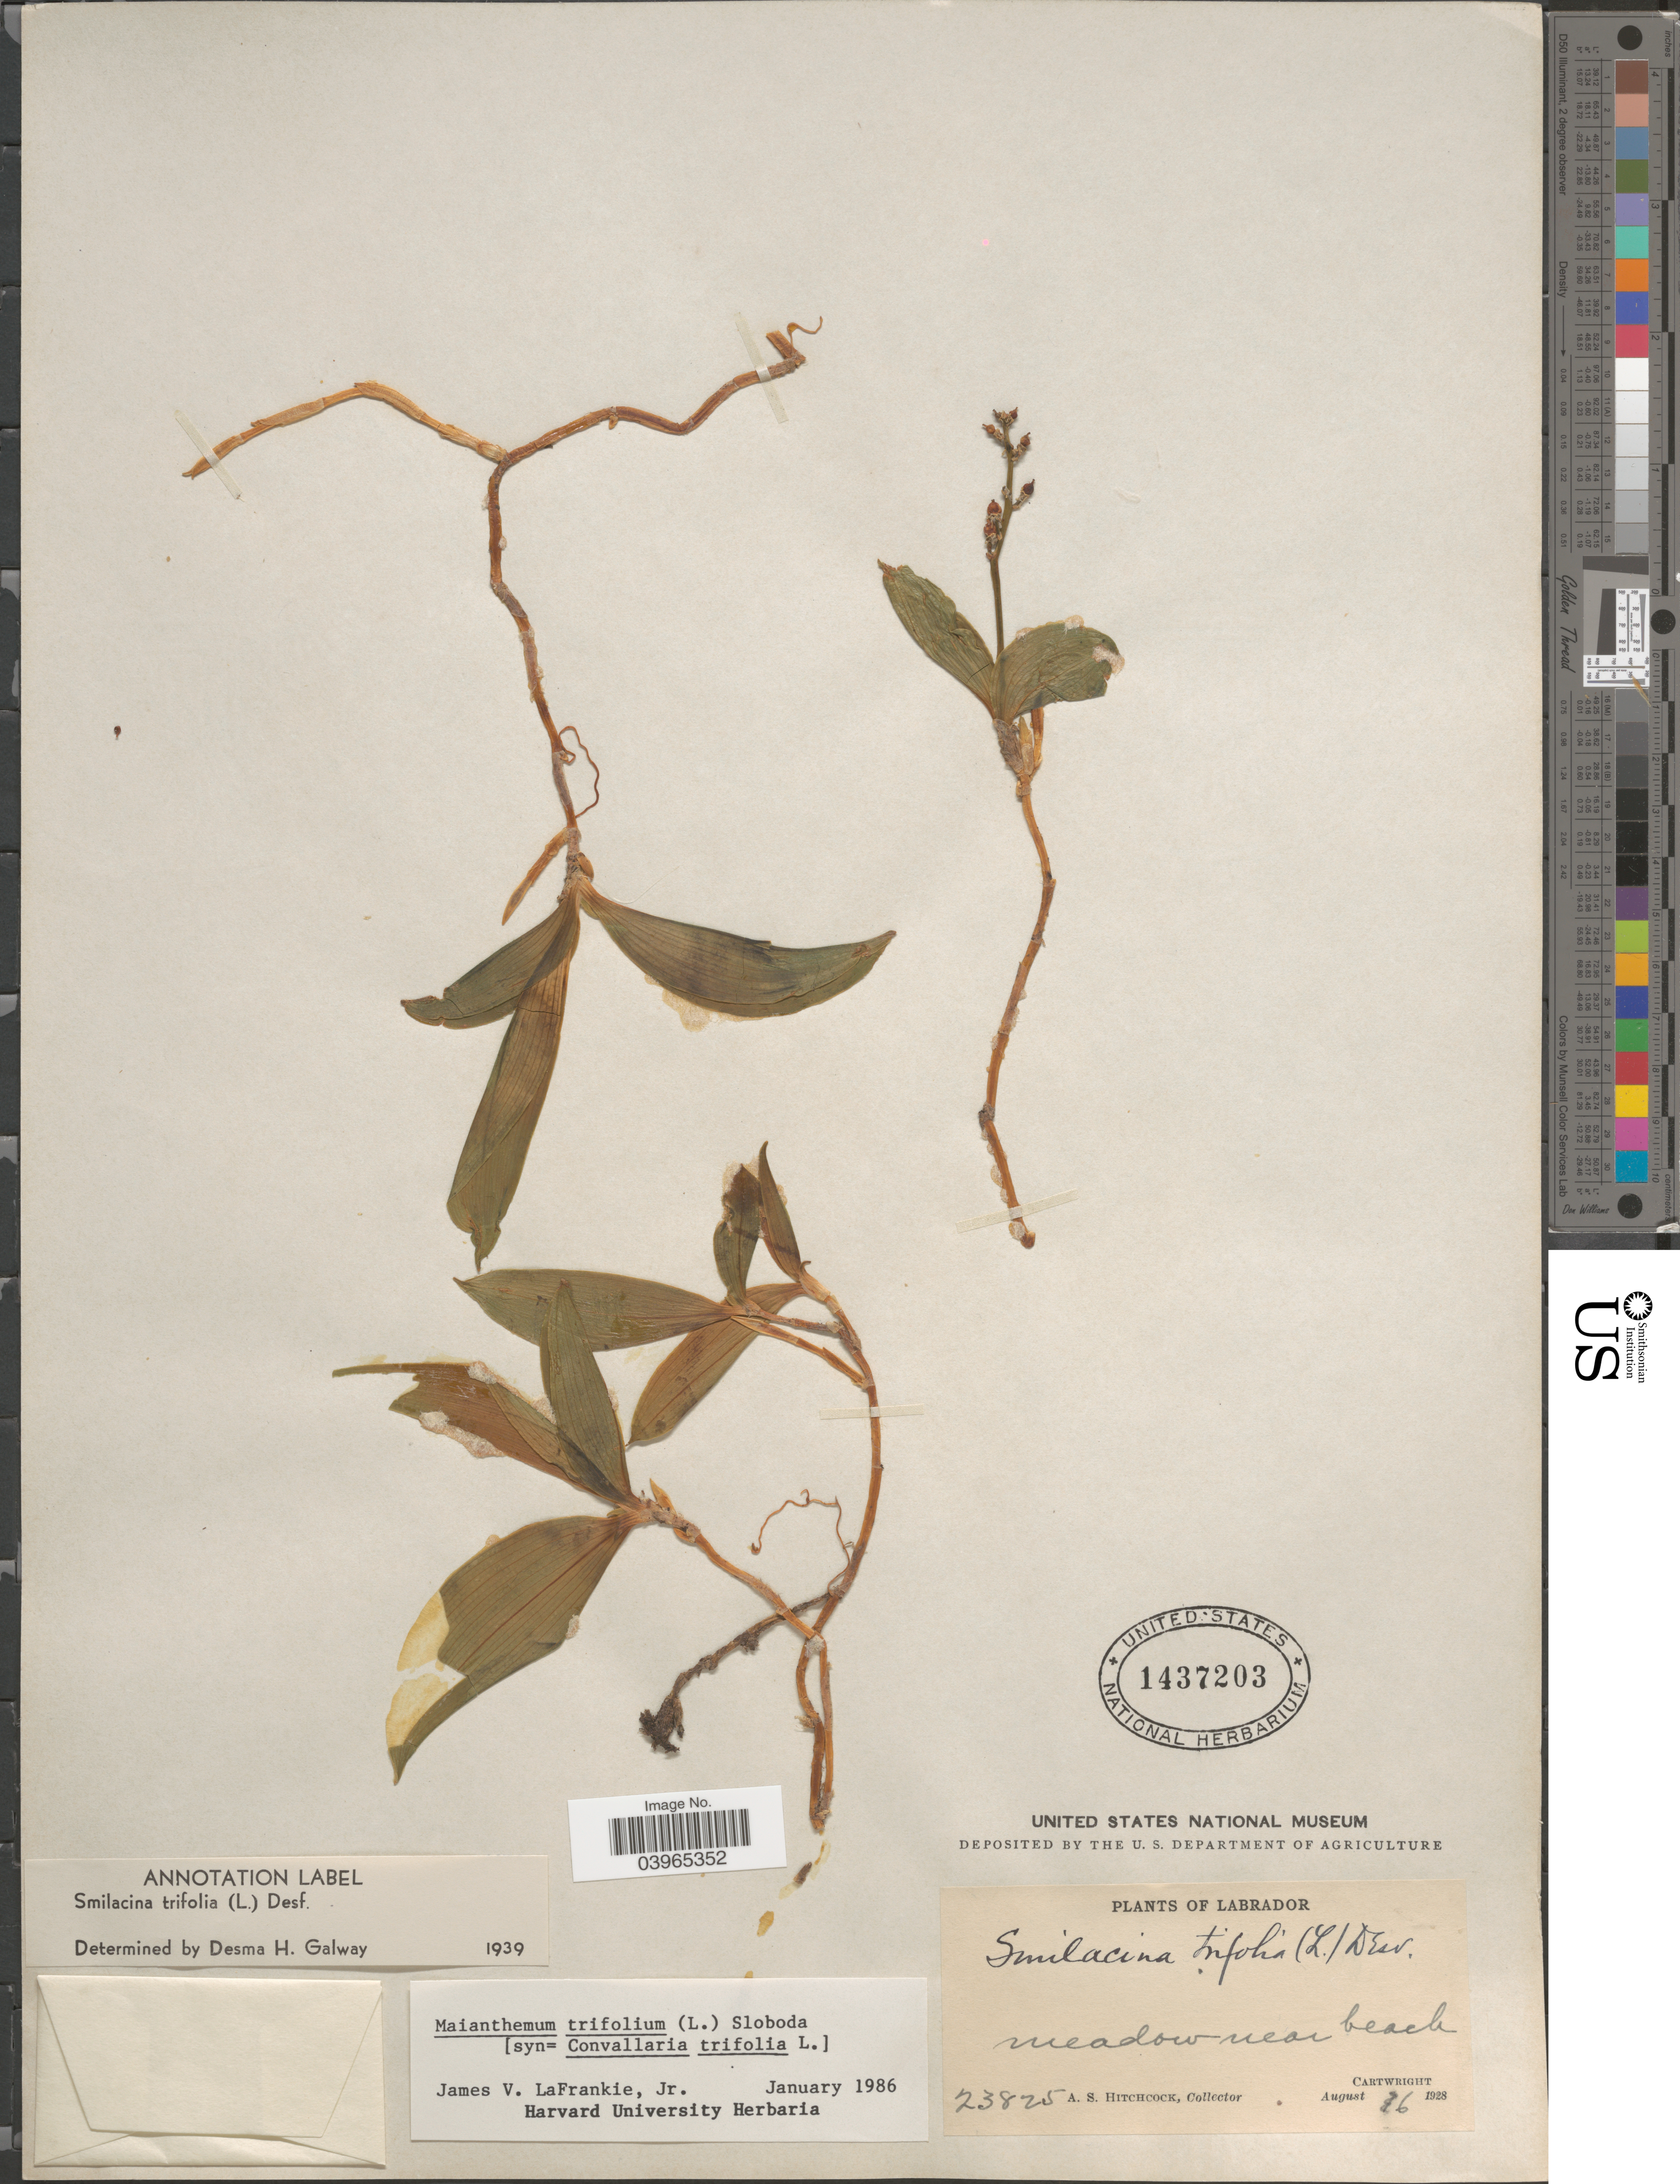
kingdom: Plantae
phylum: Tracheophyta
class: Liliopsida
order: Asparagales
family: Asparagaceae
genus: Maianthemum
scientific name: Maianthemum trifolium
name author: (L.) Sloboda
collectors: A. S. Hitchcock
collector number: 23825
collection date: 1928-08-06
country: Canada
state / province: Newfoundland and Labrador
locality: Labrador. Meadow near beach. Cartwright.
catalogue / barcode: US 1437203